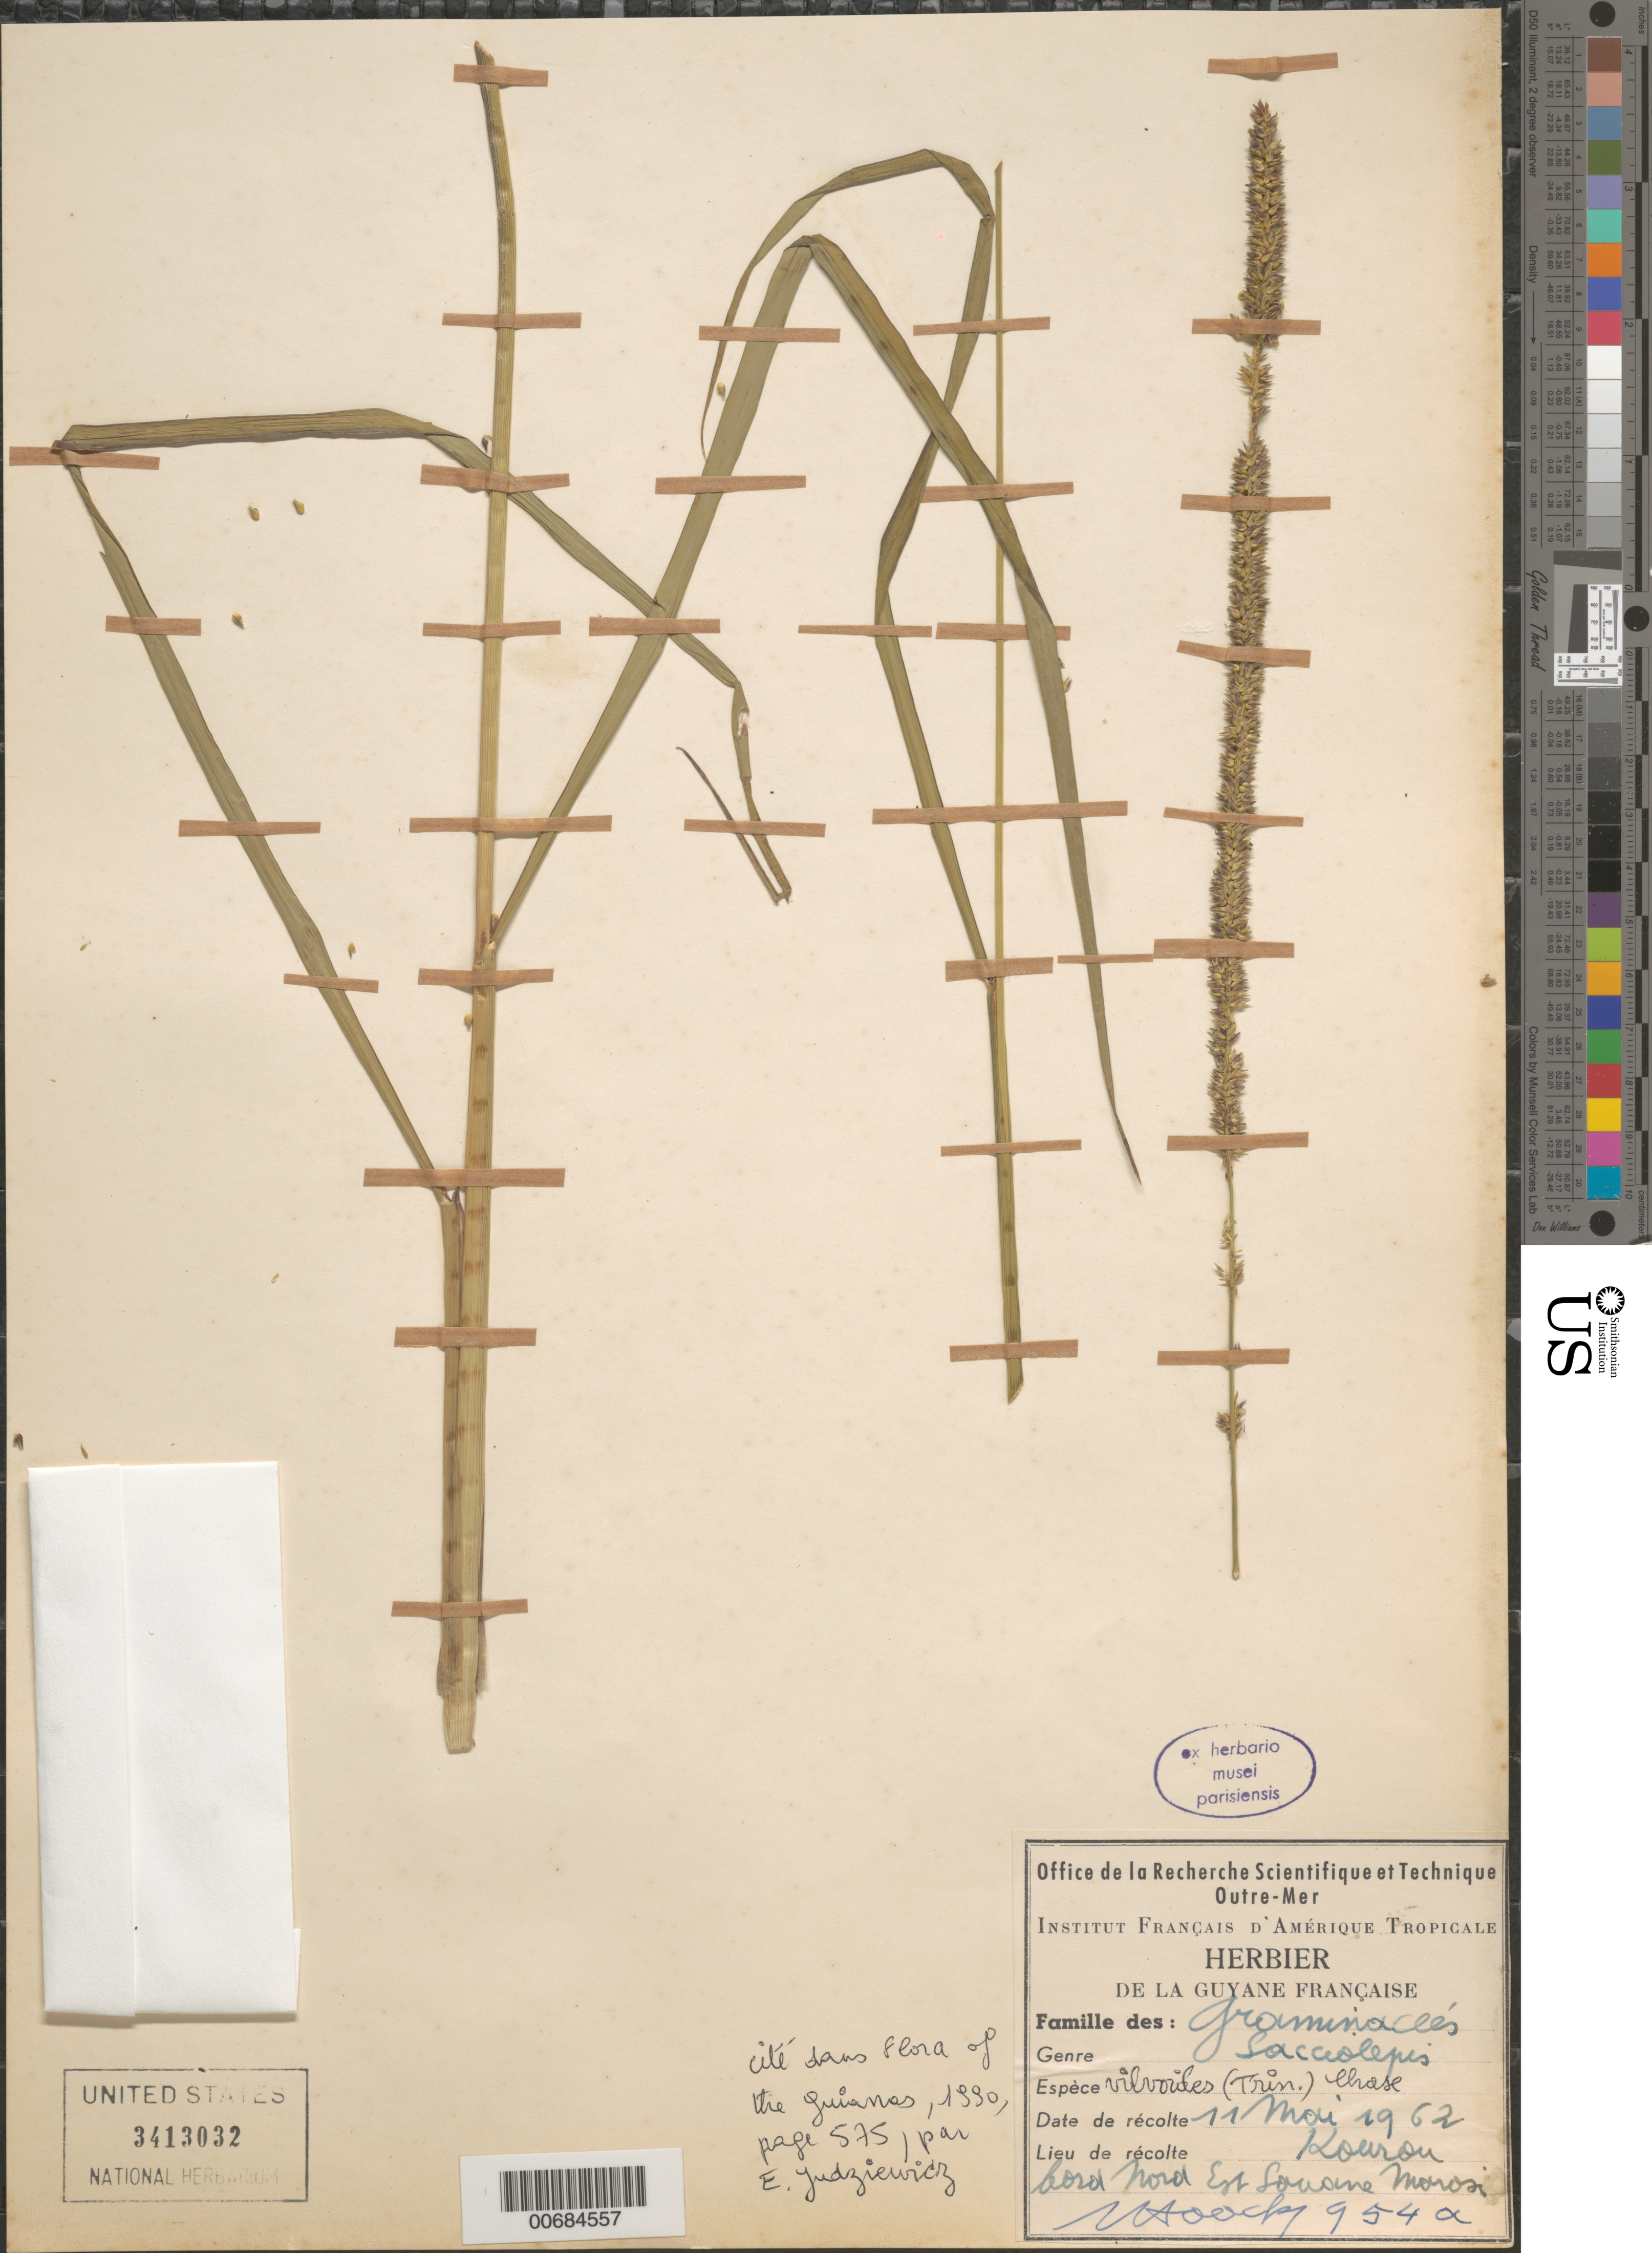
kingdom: Plantae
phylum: Tracheophyta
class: Liliopsida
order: Poales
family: Poaceae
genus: Sacciolepis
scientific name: Sacciolepis vilvoides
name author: (Trin.) Chase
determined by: Judziewicz, E. J.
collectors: J. Hoock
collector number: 954 a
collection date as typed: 11-May-62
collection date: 1962-05-11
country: French Guiana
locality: Kourou, fond est Savane Marosi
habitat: Seaside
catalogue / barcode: US 3413032